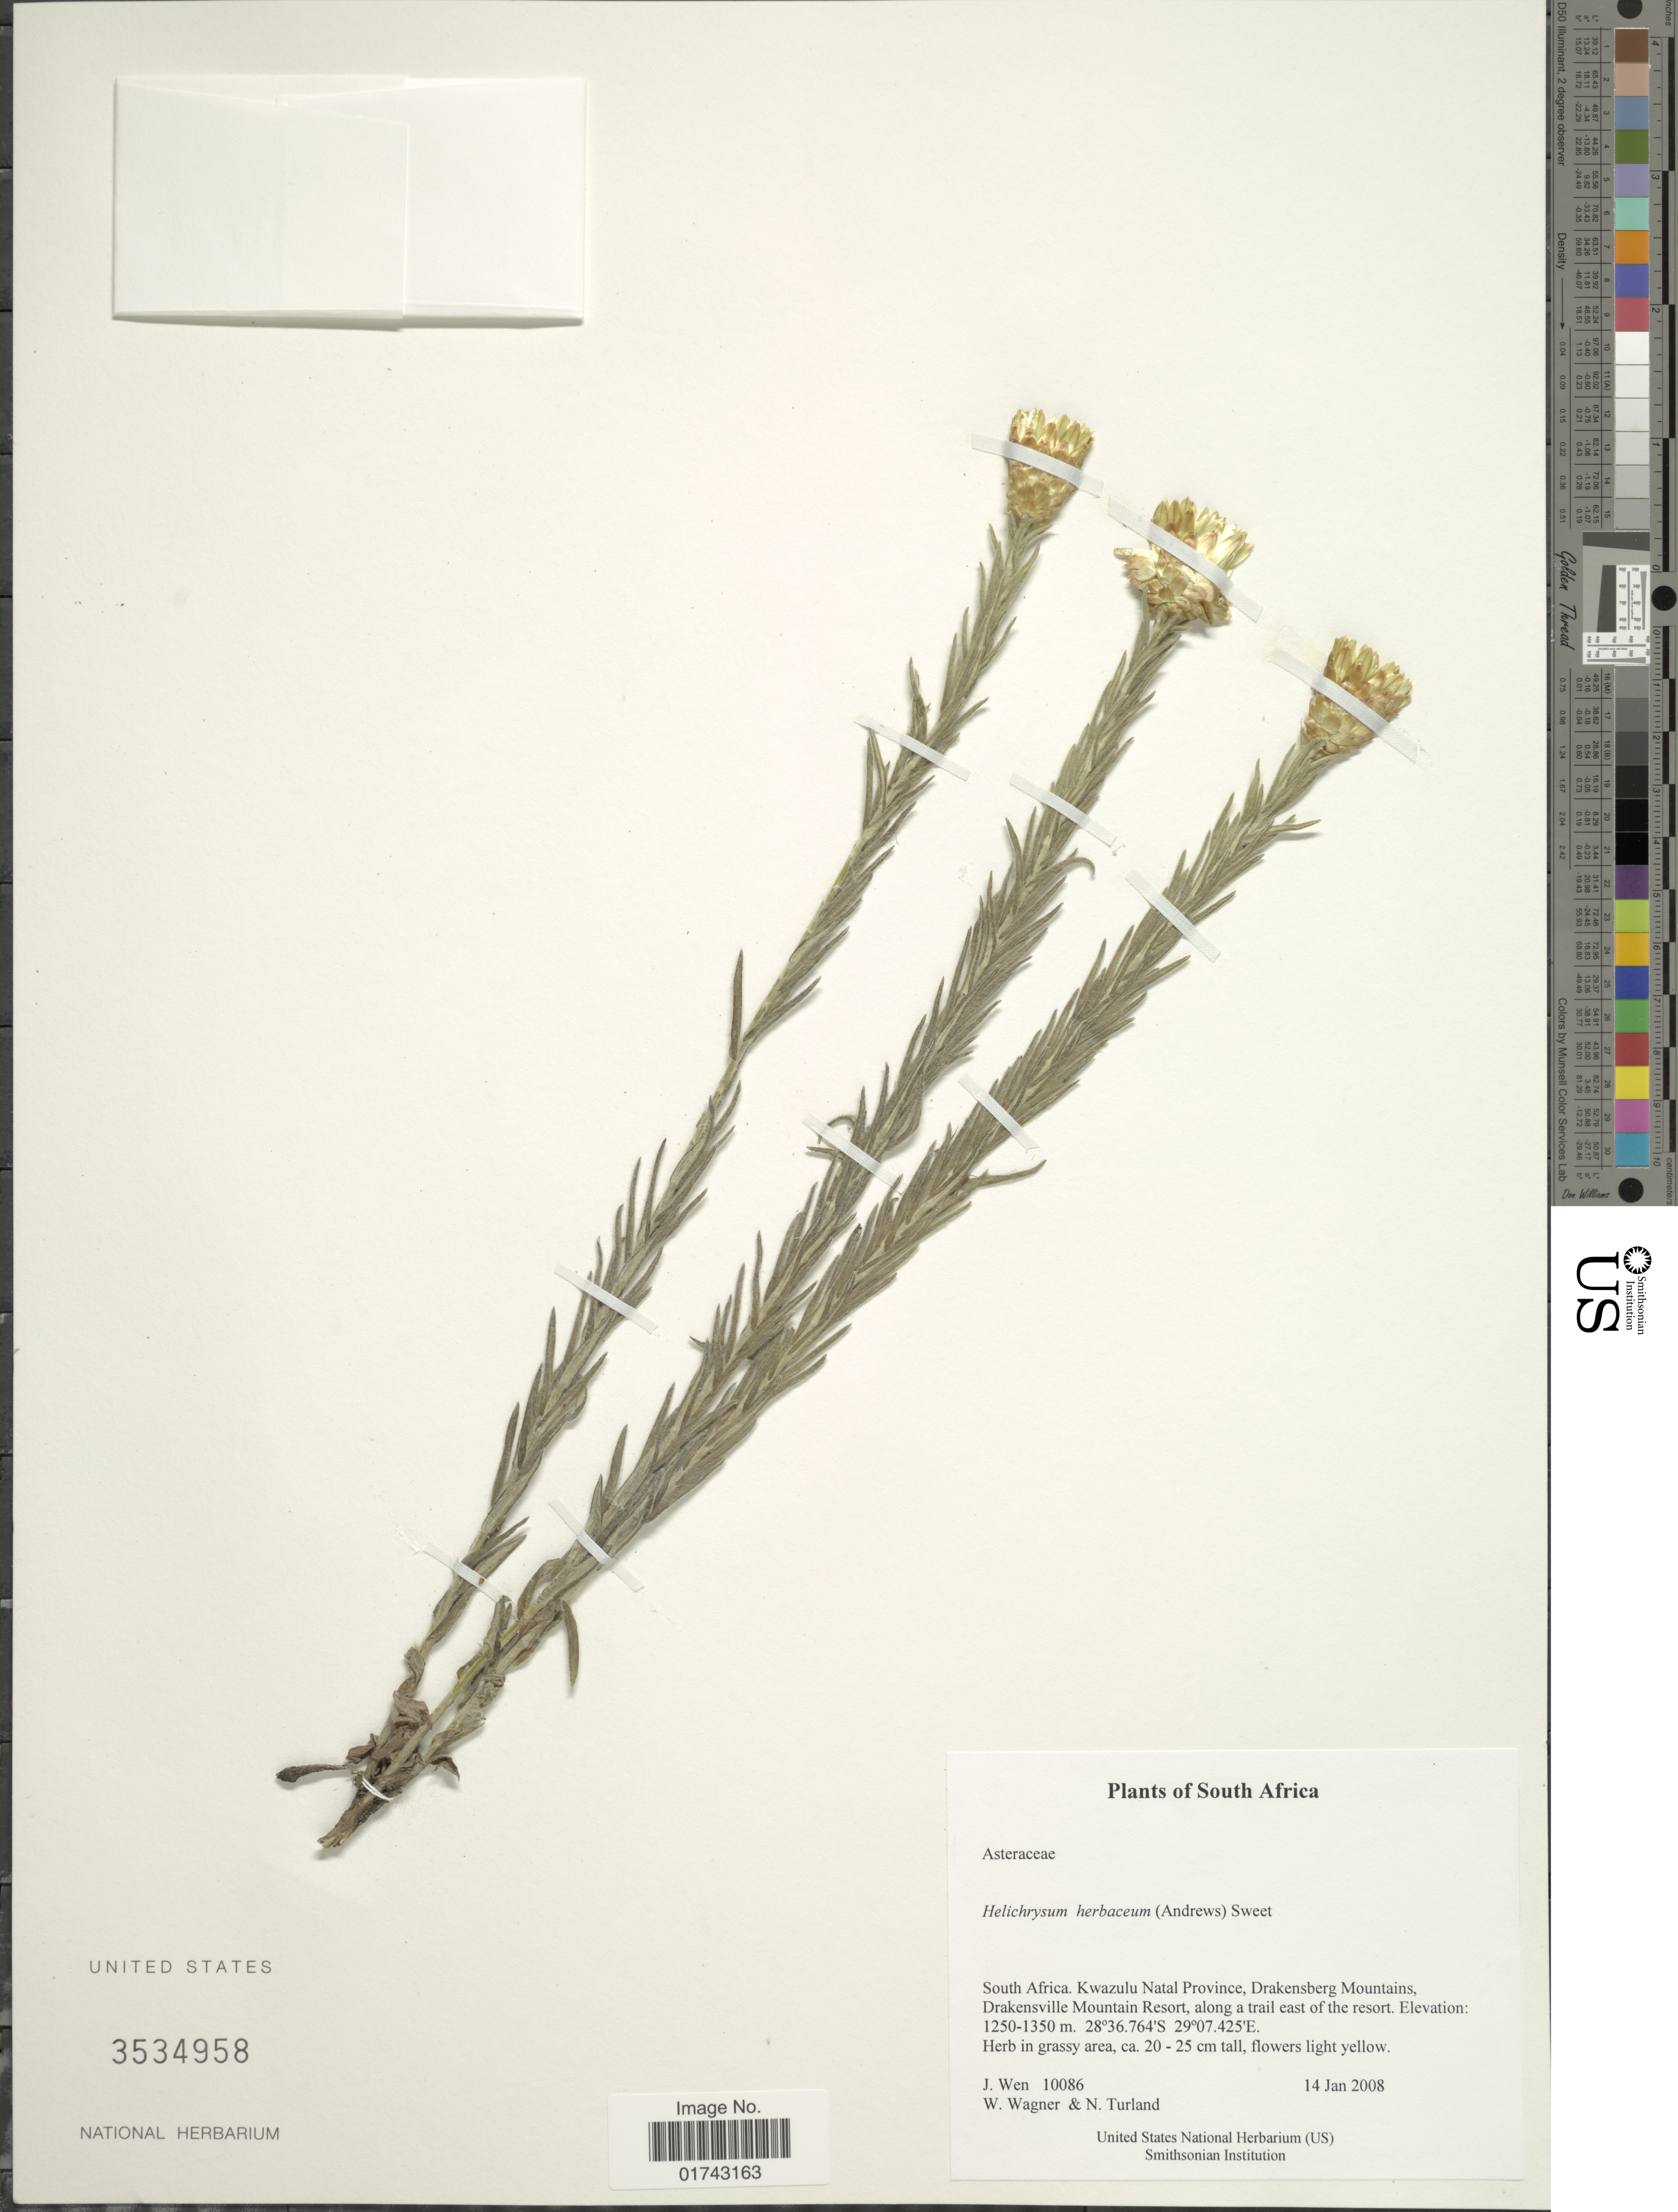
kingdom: Plantae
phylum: Tracheophyta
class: Magnoliopsida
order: Asterales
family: Asteraceae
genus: Helichrysum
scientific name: Helichrysum herbaceum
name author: (Andrews) Sweet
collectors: J. Wen, W. Wagner & N. Turland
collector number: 10086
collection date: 2008-01-14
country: South Africa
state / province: KwaZulu-Natal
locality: Kwazulu Natal Province, Drakensberg Mountains, Drakensville Mountain Resort, along a trail east of the resort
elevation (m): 1250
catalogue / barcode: US 3534958